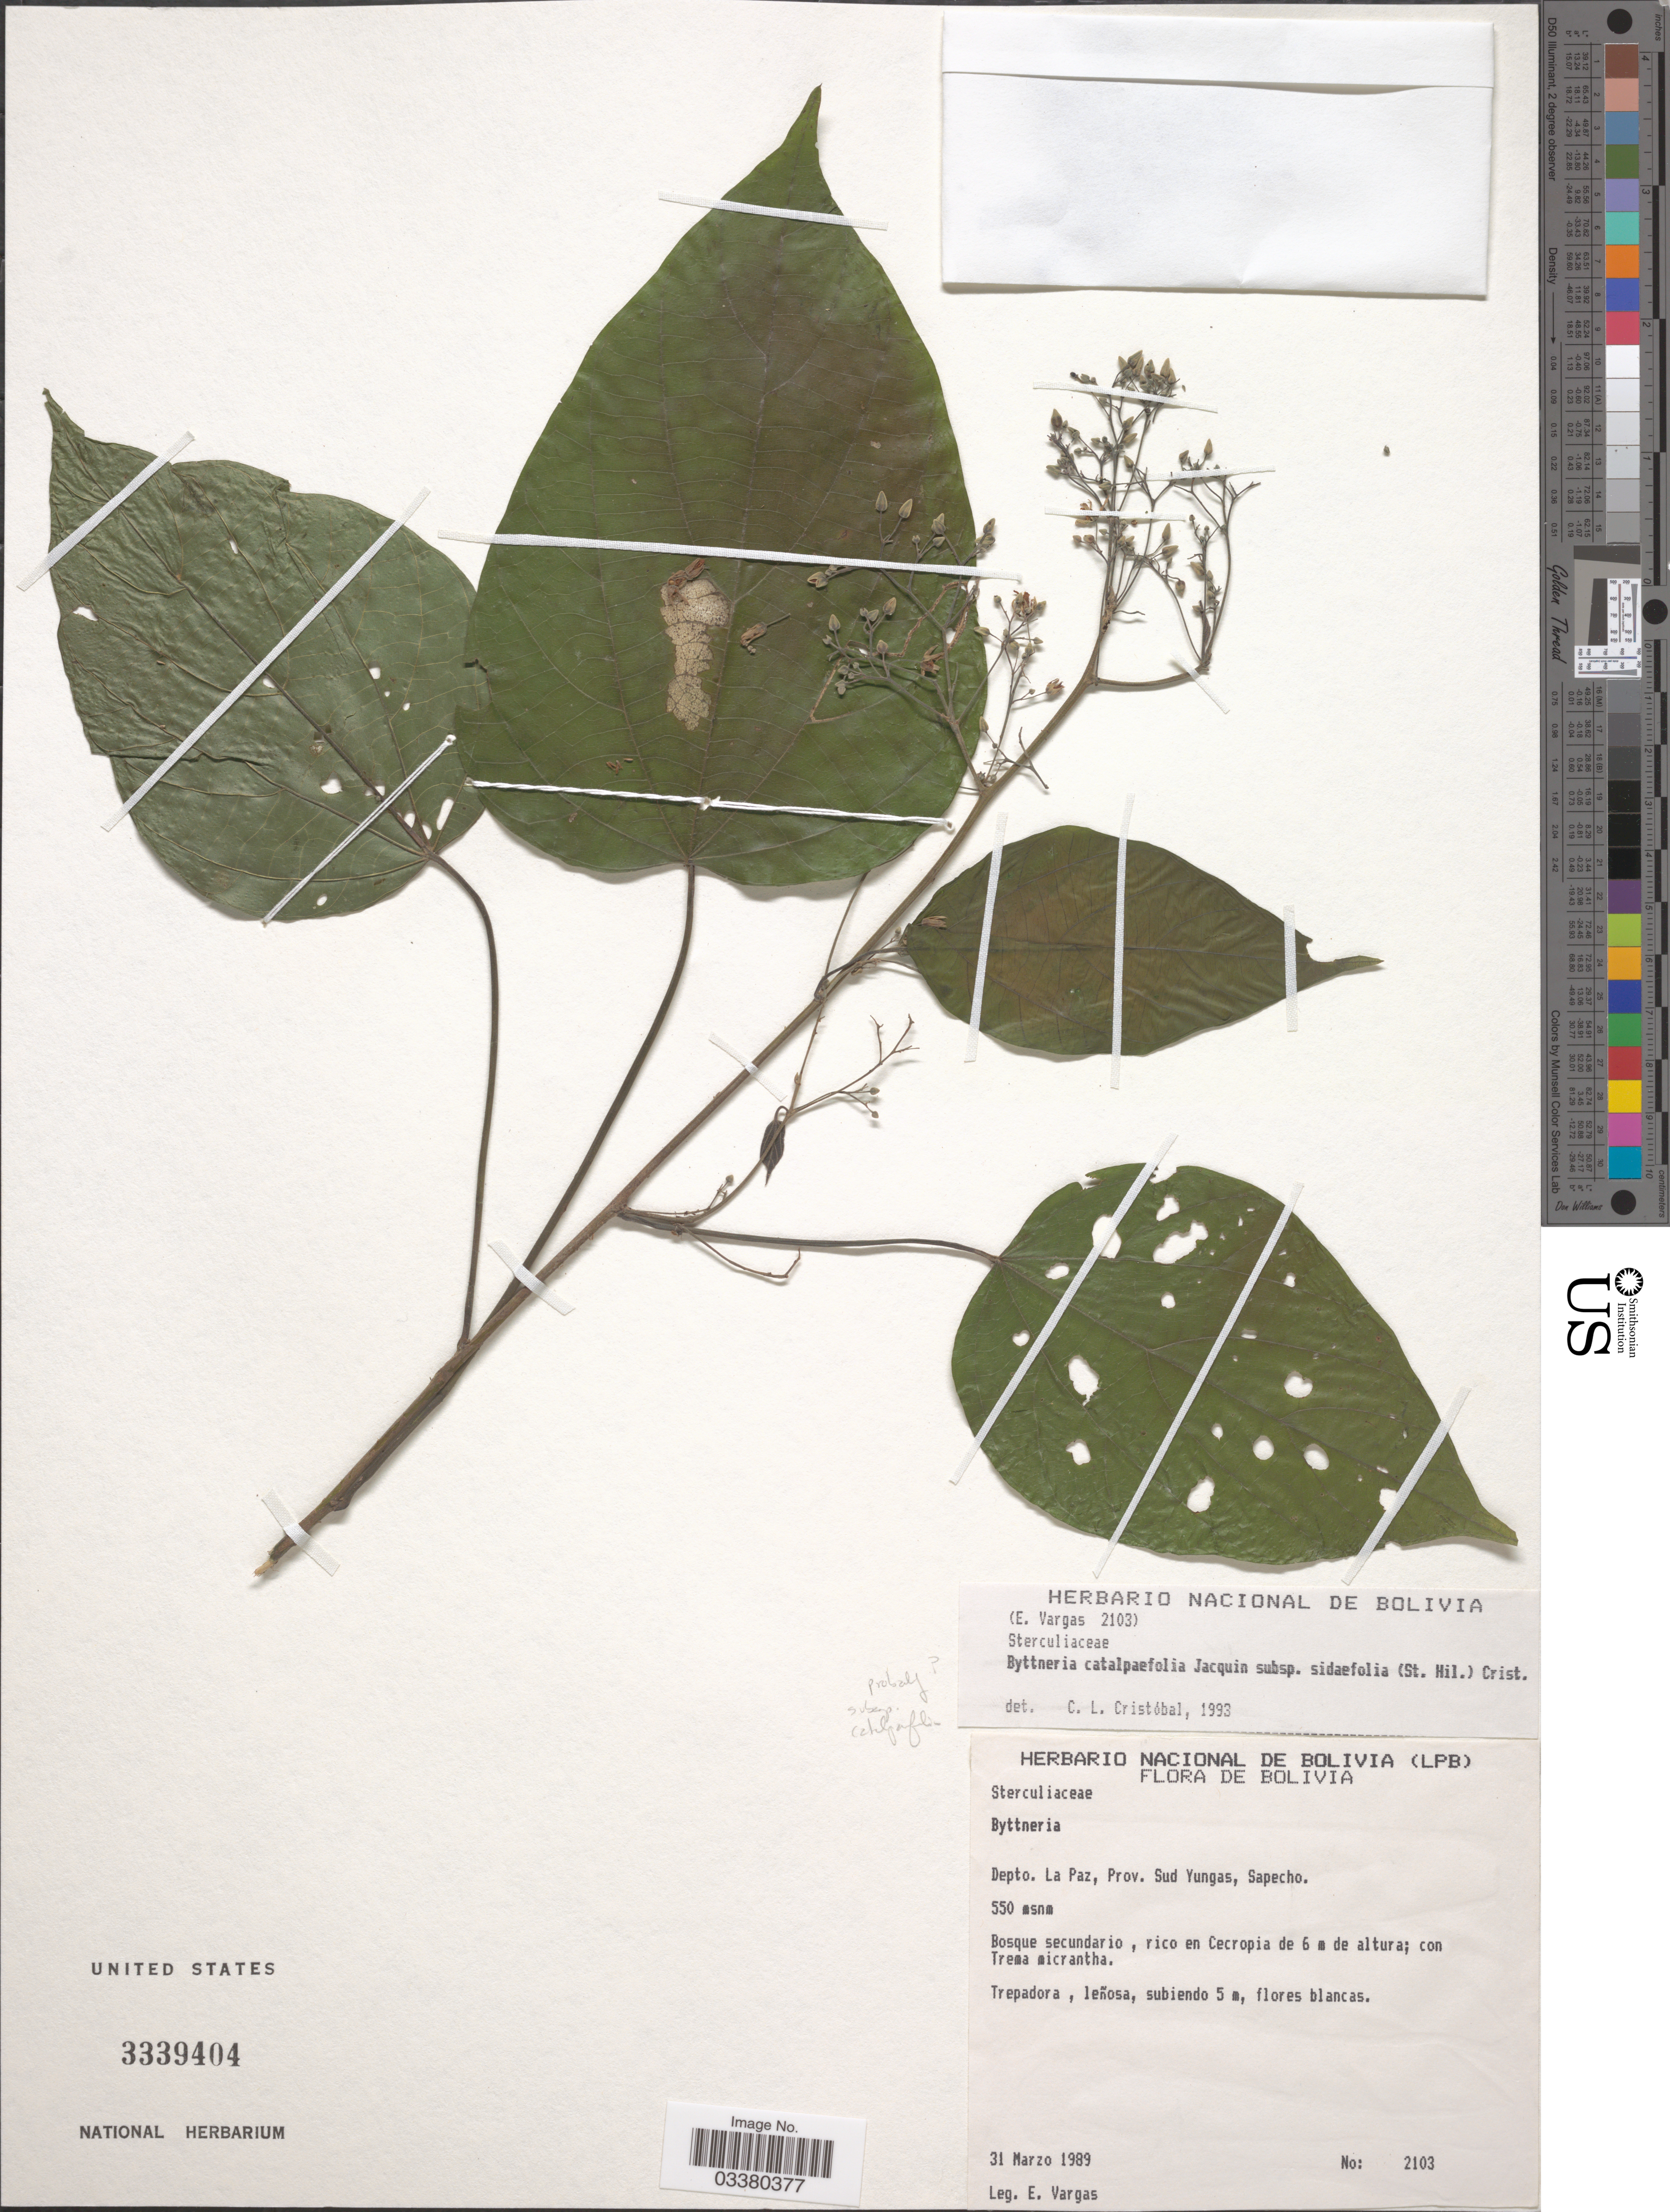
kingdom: Plantae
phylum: Tracheophyta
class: Magnoliopsida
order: Malvales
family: Malvaceae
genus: Byttneria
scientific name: Byttneria catalpifolia subsp. sidifolia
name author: (J. St.-Hil.) Cristóbal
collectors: E. Vargas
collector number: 2103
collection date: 1989-03-31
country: Bolivia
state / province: La Paz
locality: Depto. La Paz, Prov. Sud Yungas, Sapecho.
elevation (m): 550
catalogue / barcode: US 3339404